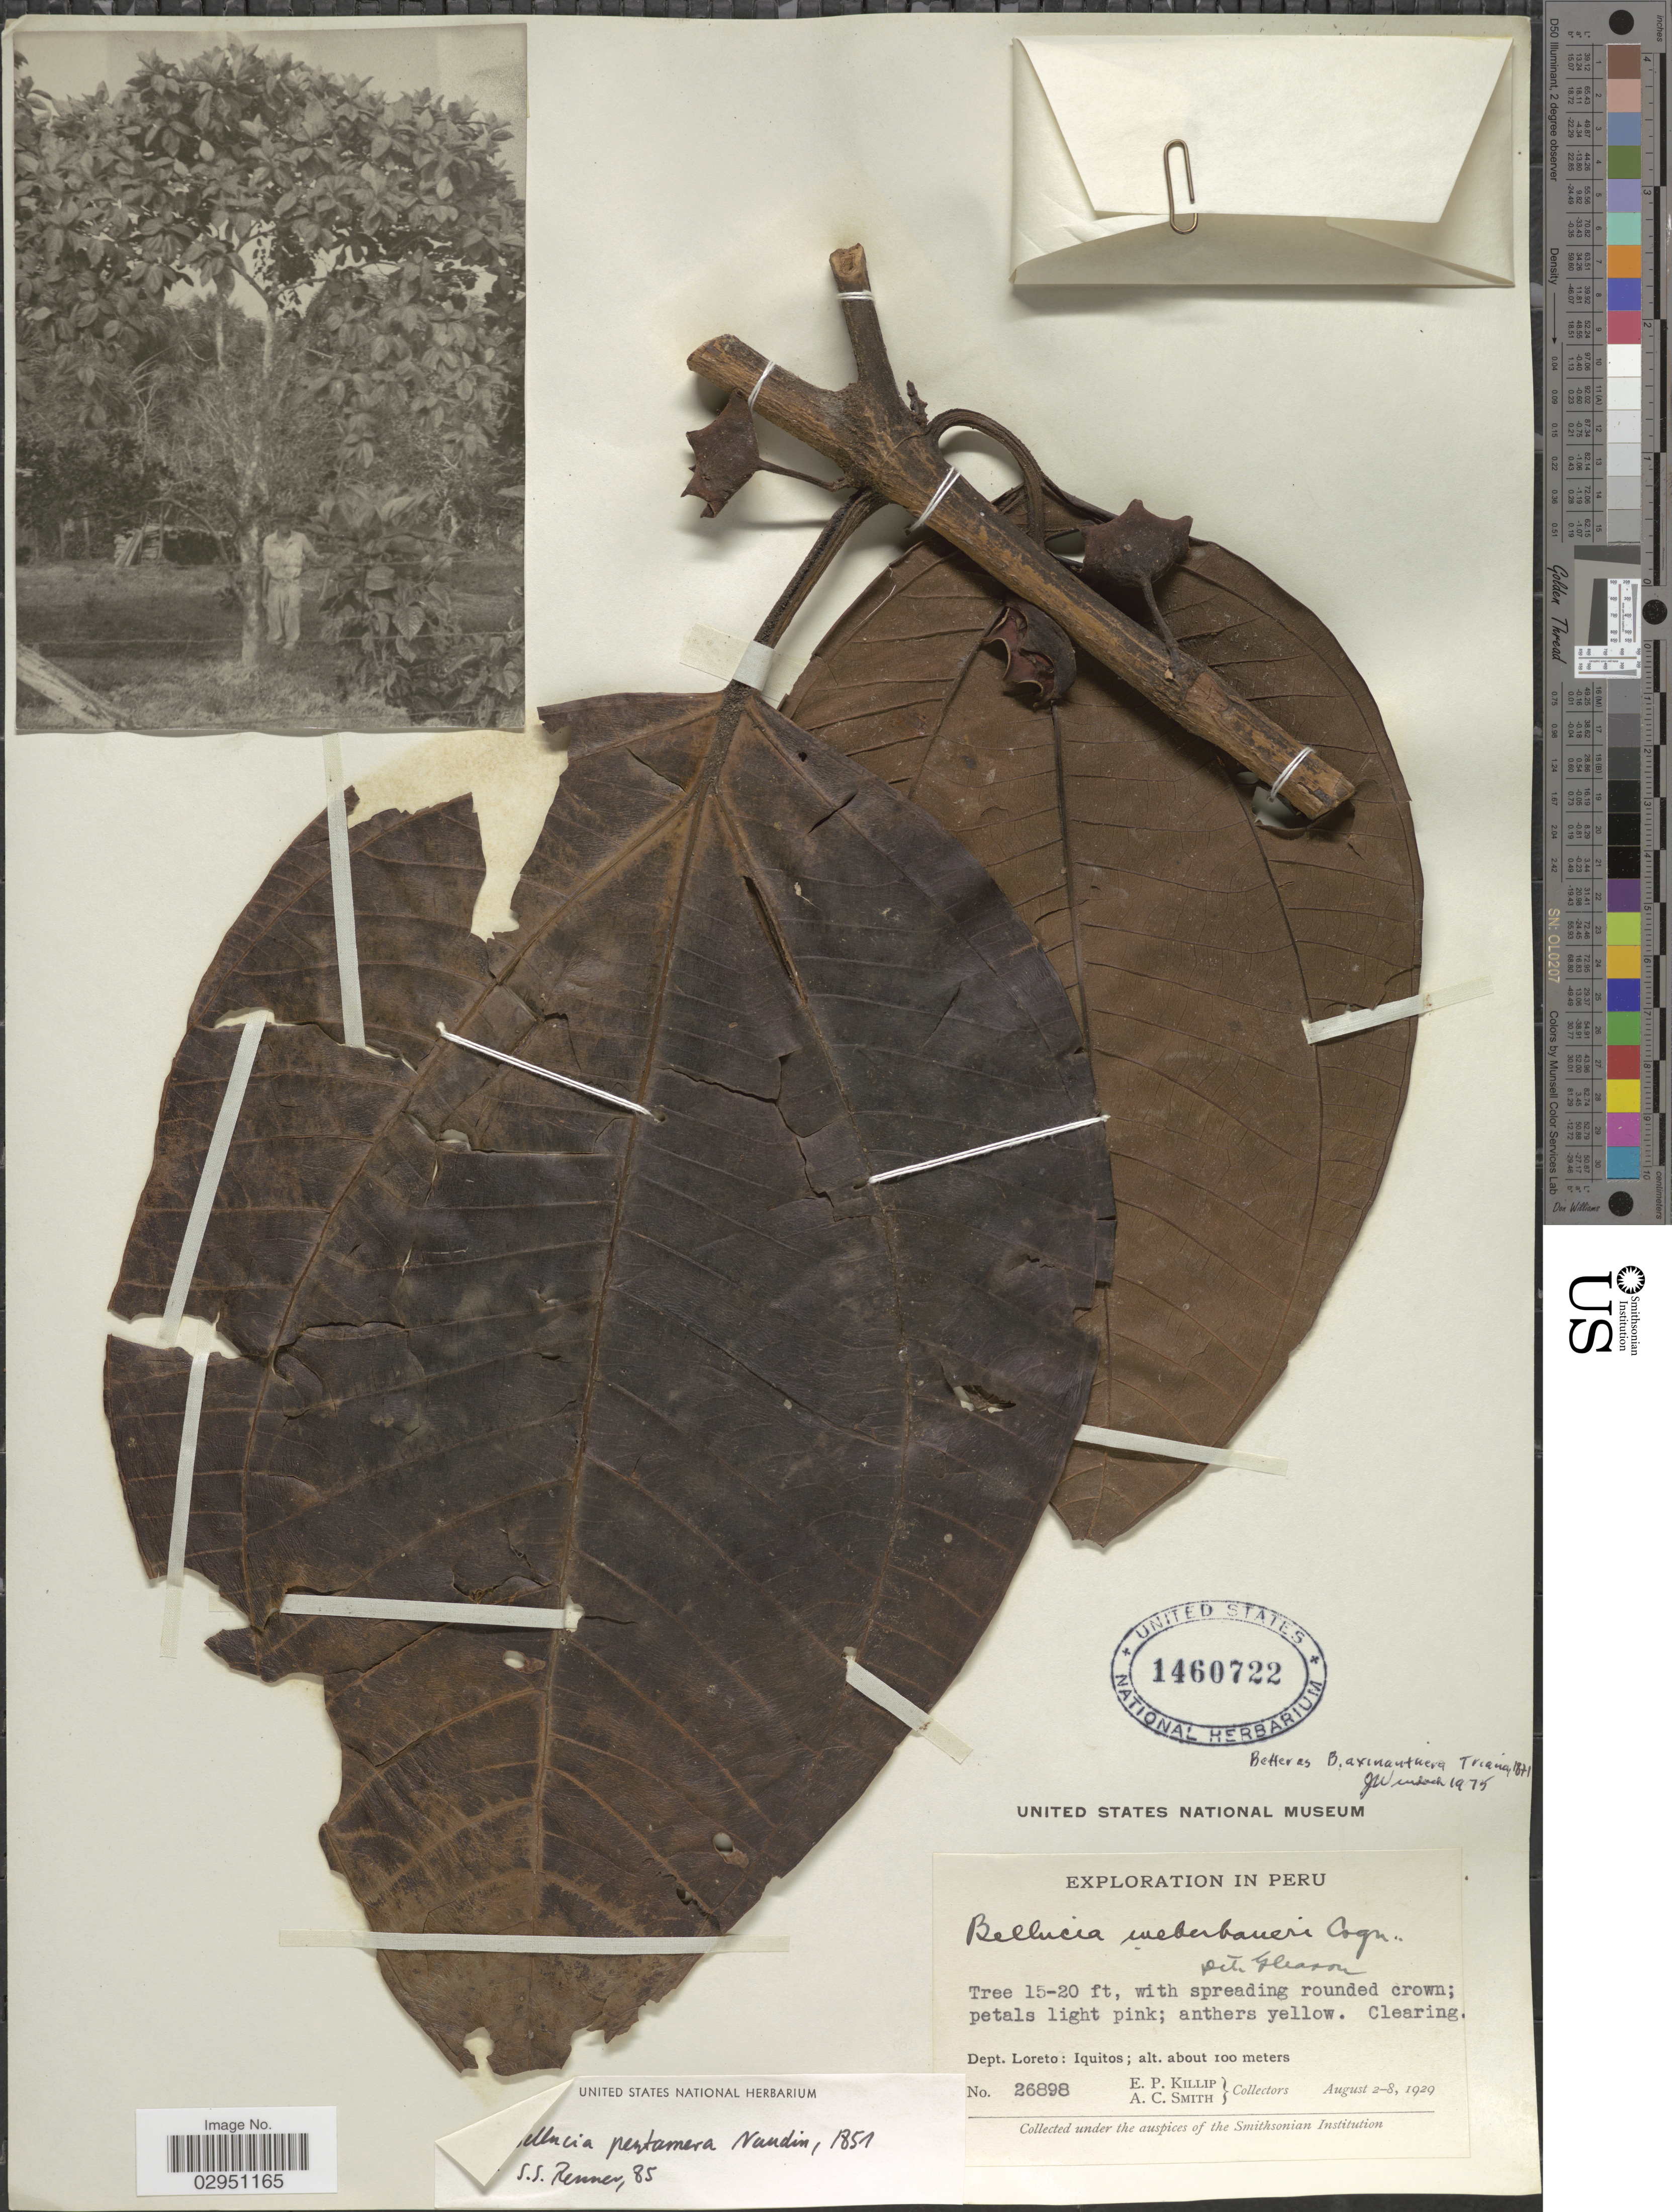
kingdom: Plantae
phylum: Tracheophyta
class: Magnoliopsida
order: Myrtales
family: Melastomataceae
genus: Bellucia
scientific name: Bellucia pentamera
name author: Naudin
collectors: E. P. Killip & A. C. Smith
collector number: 26898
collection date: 1929-08-02/1929-08-08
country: Peru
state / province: Loreto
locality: Dept. Loreto: Iquitos.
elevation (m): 100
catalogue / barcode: US 1460722